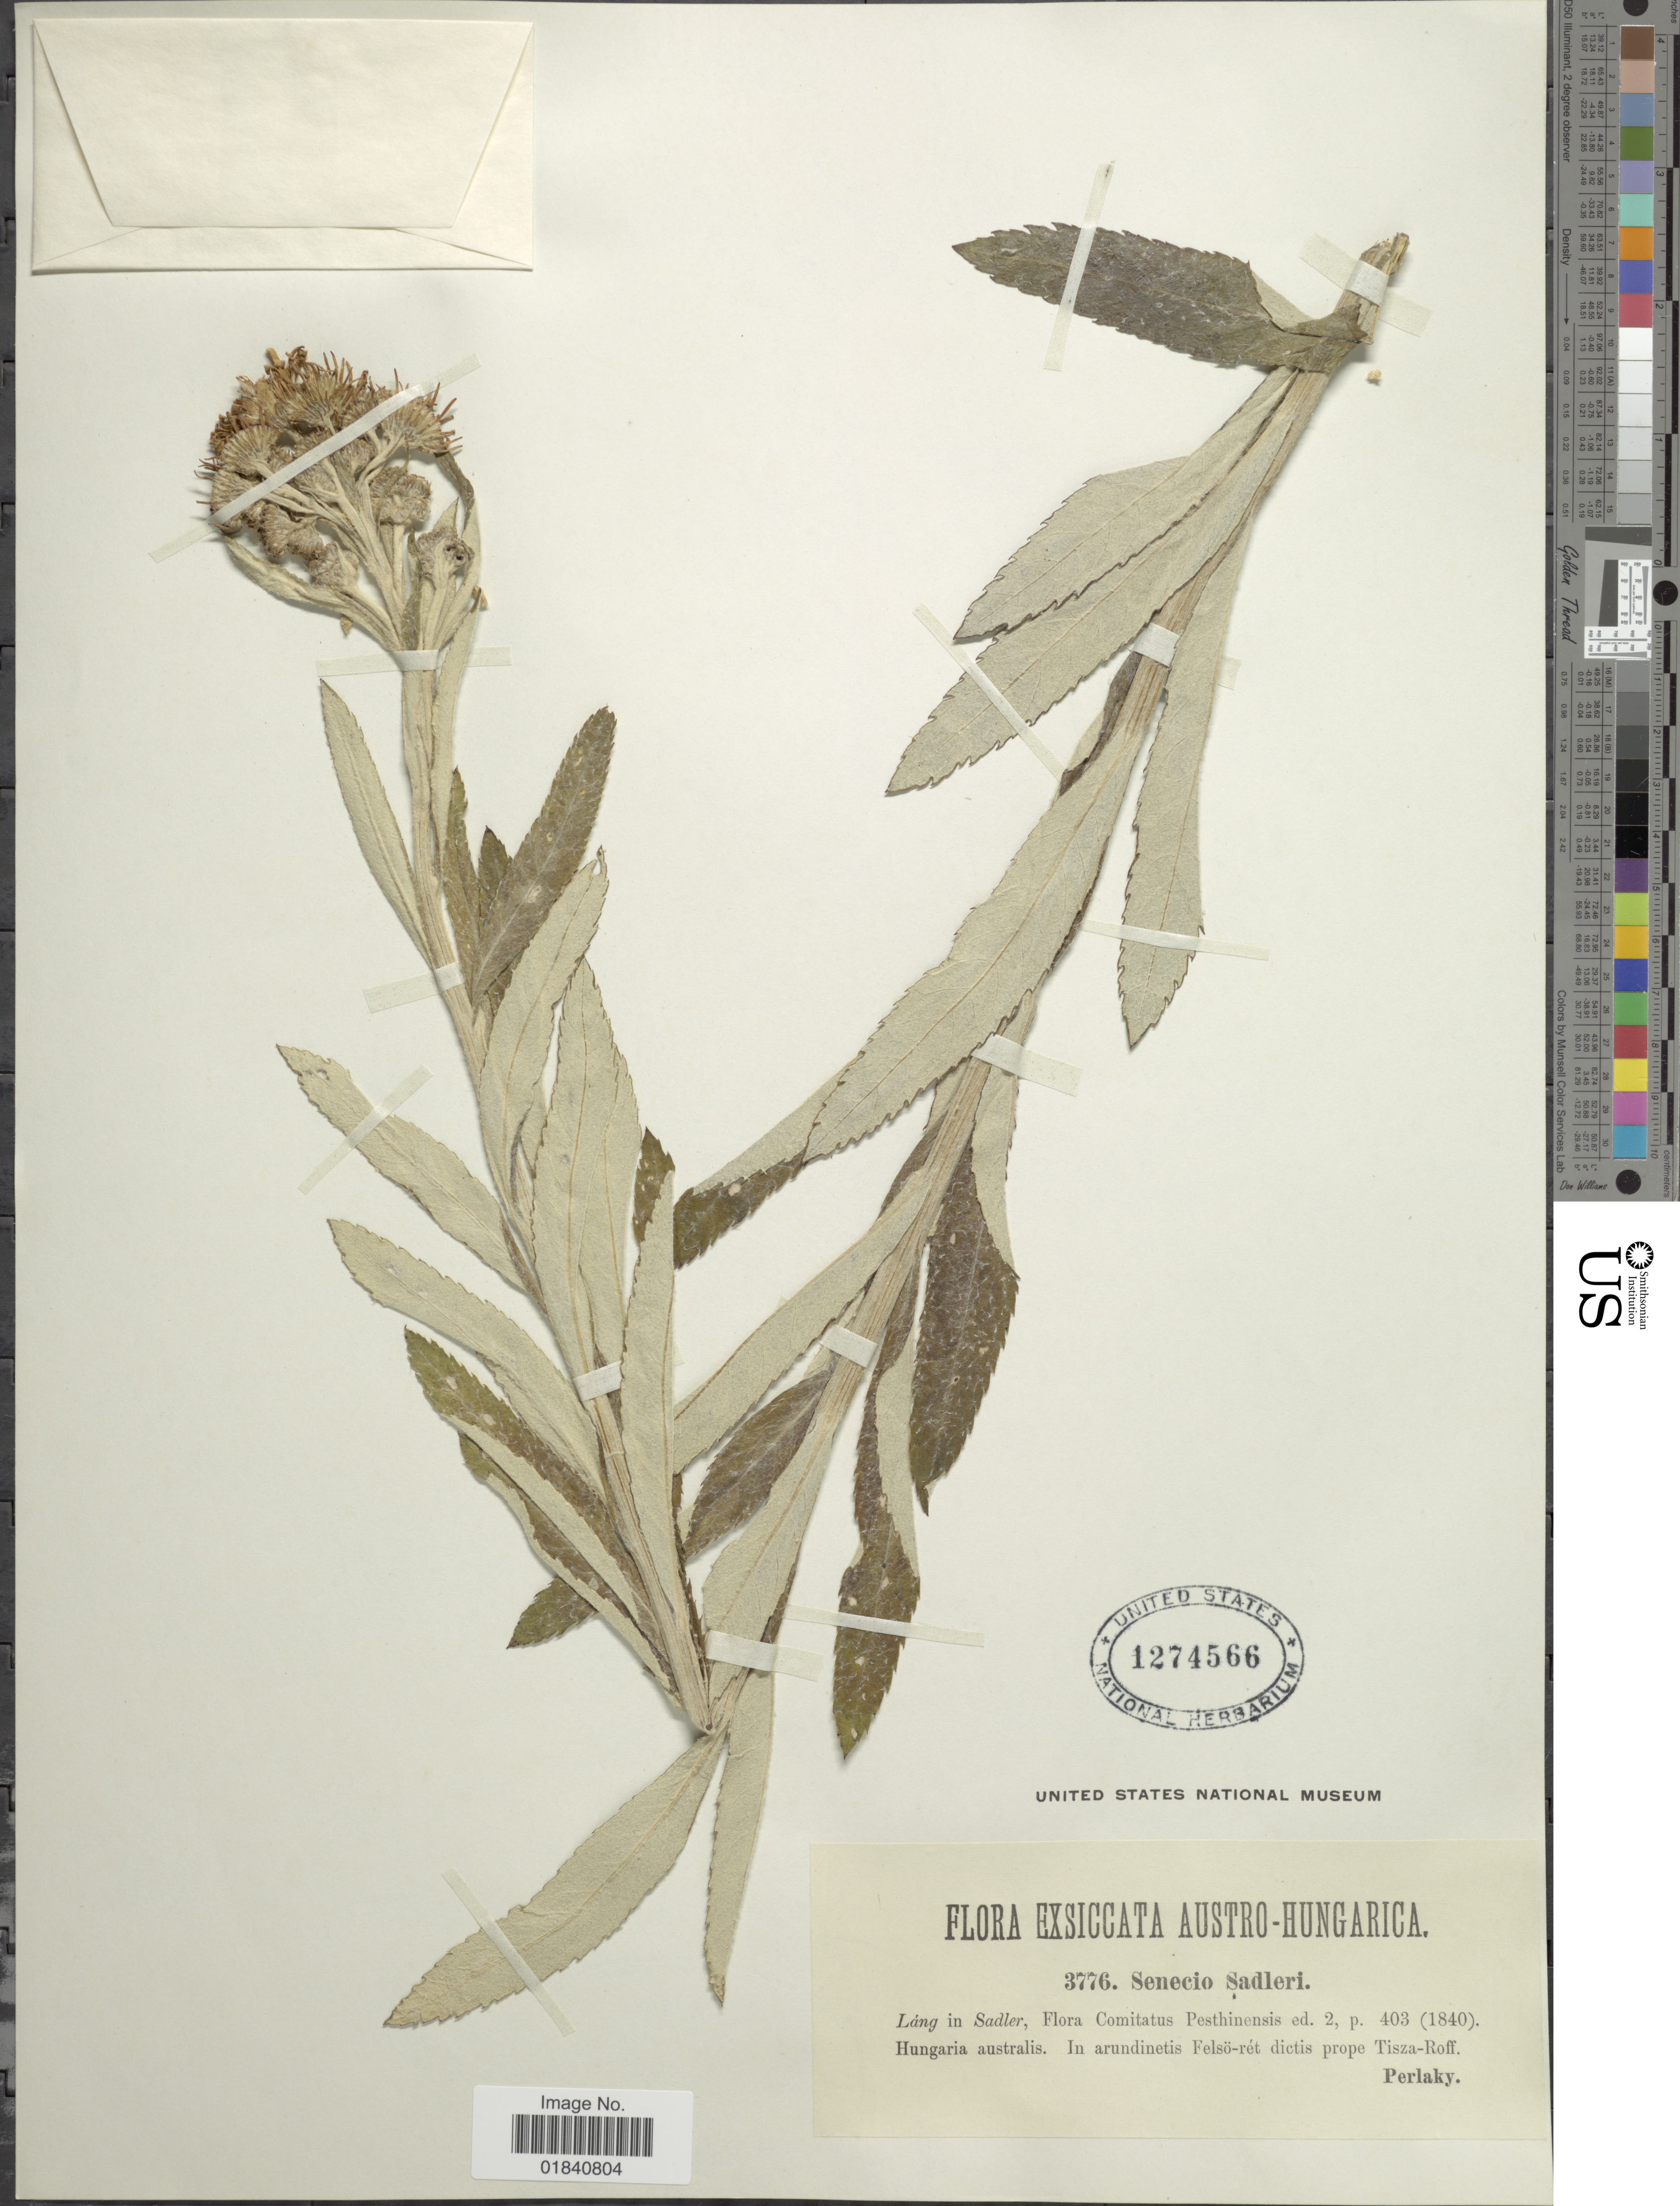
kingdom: Plantae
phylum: Tracheophyta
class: Magnoliopsida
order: Asterales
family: Asteraceae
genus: Senecio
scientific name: Senecio sadleri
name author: Láng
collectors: Perlaky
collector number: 3776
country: Hungary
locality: Láng in Sadler, Hungaria australis. In arundinetis Felsö-rét dictis prope Tisza-Roff. Austro-Hungarica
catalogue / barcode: US 1274566